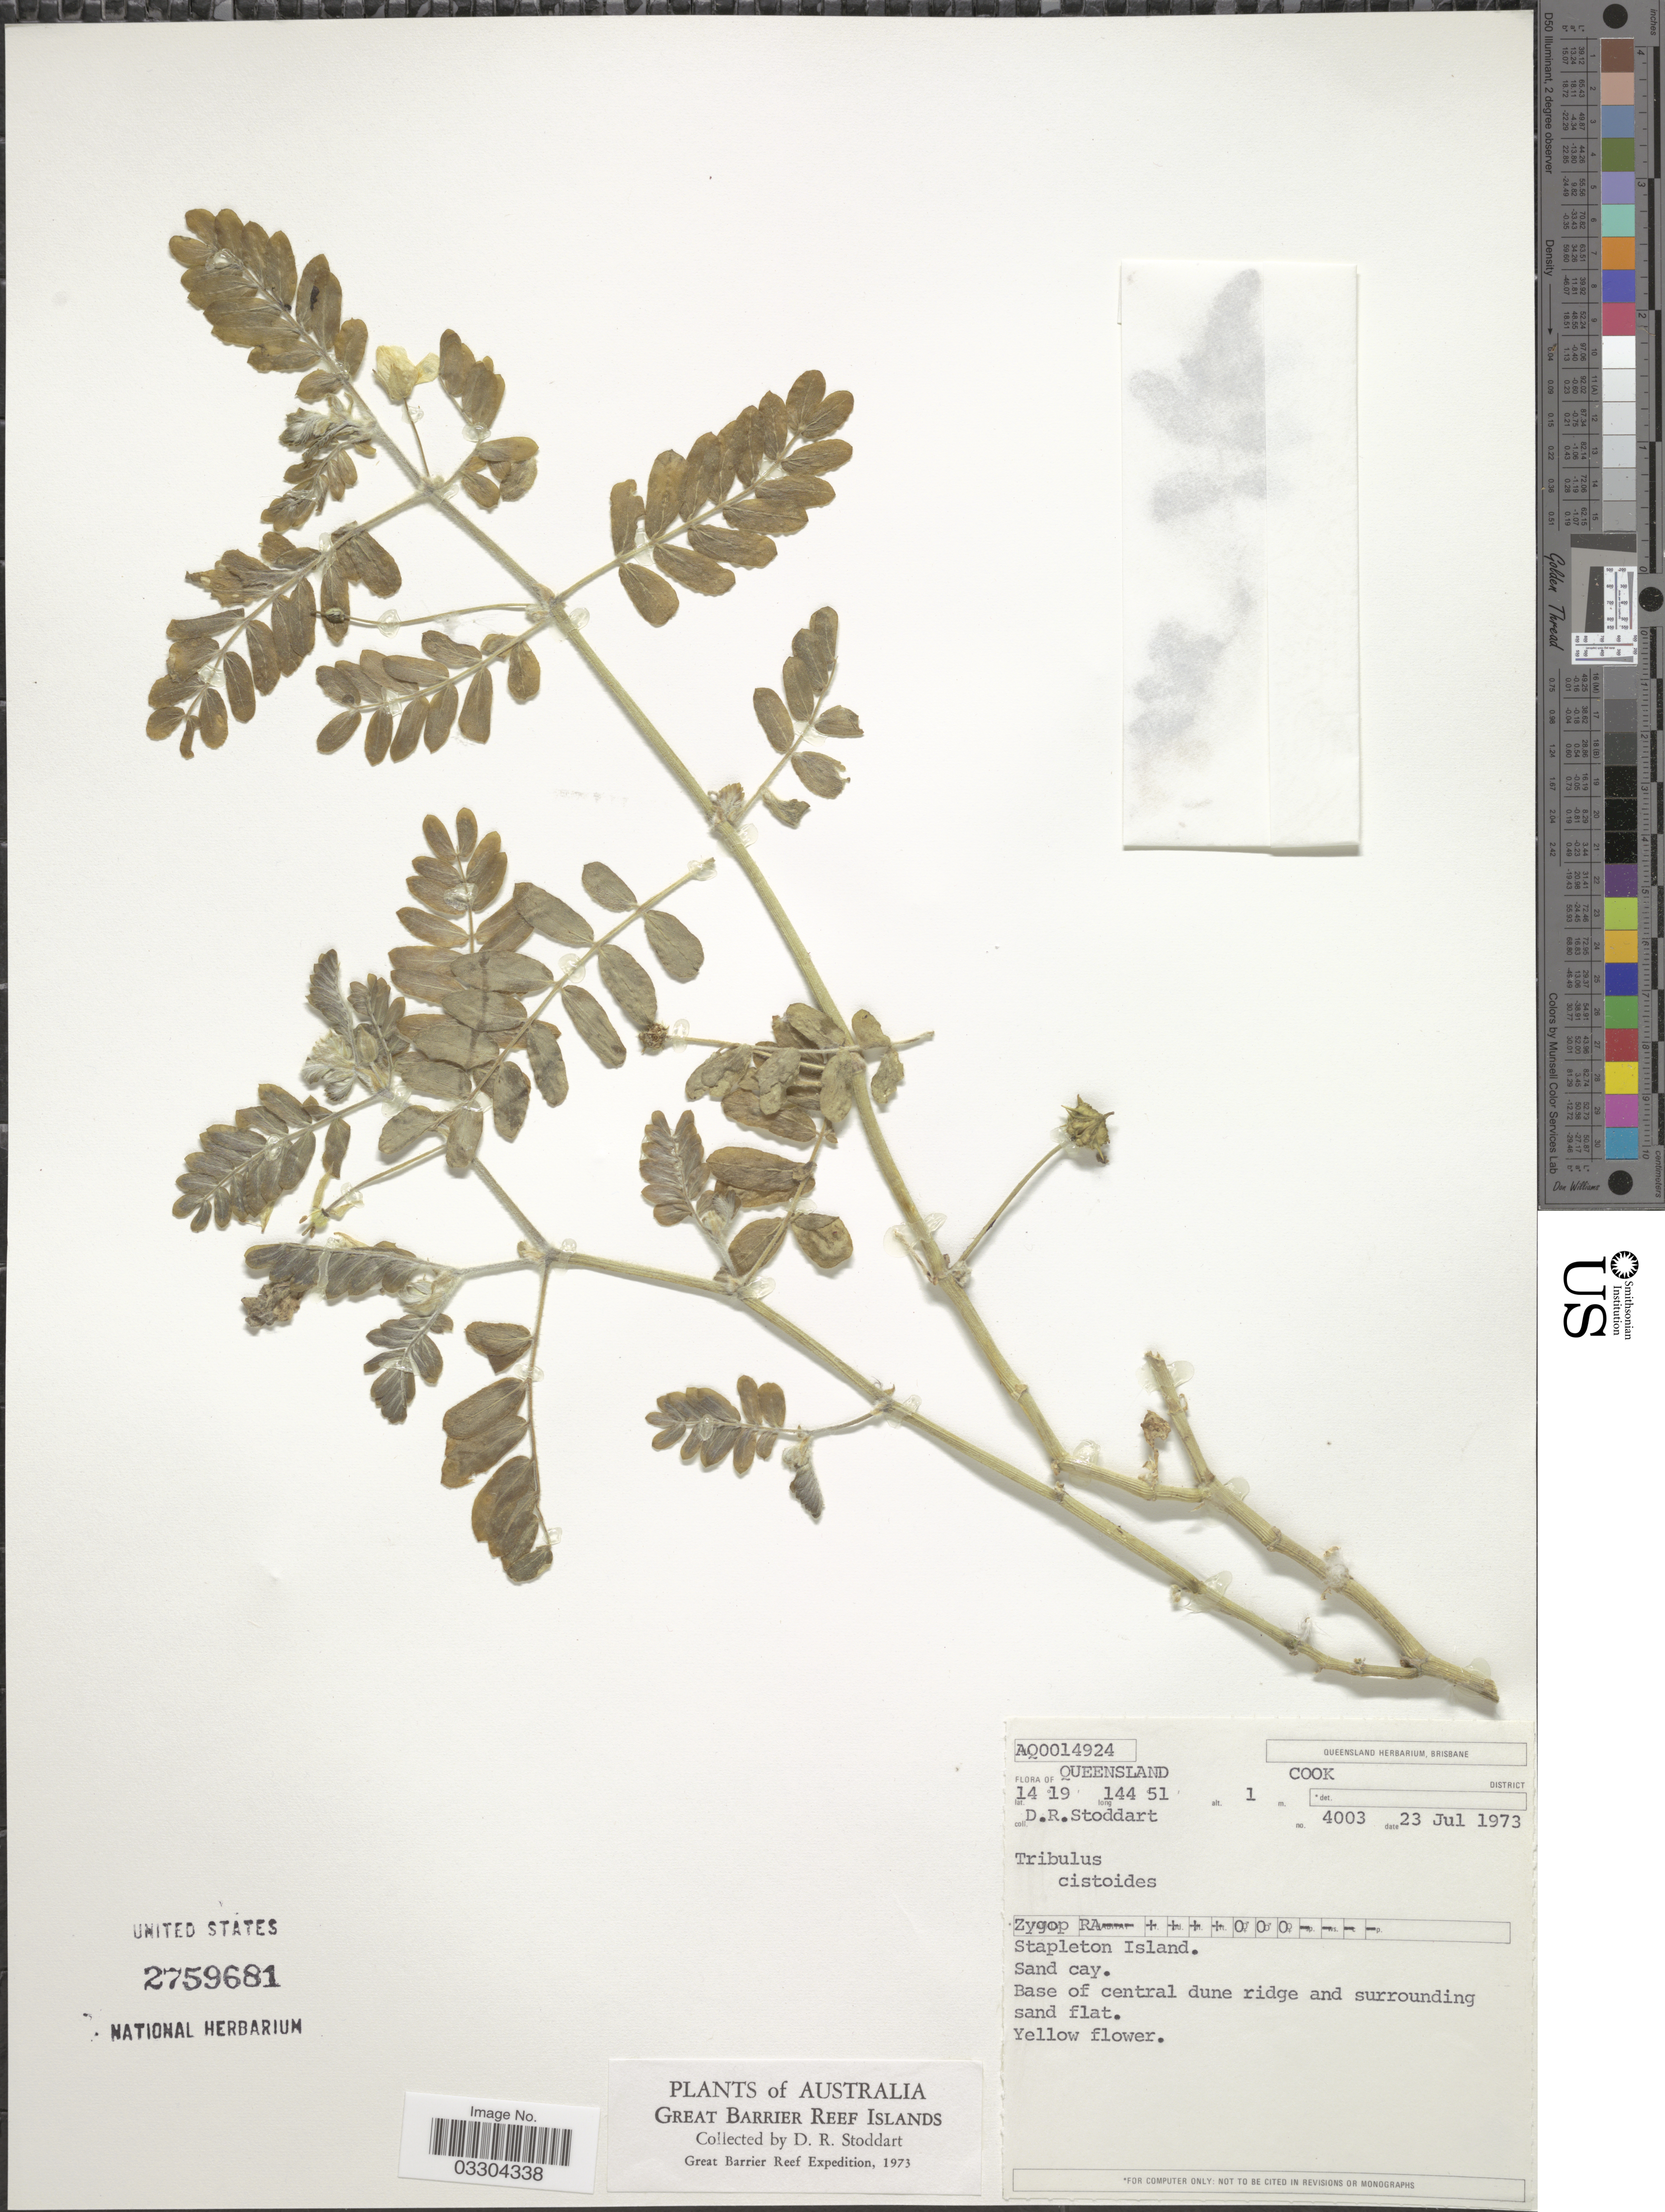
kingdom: Plantae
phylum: Tracheophyta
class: Magnoliopsida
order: Zygophyllales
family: Zygophyllaceae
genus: Tribulus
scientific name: Tribulus cistoides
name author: L.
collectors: D. R. Stoddart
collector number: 4003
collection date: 1973-07-23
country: Australia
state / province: Queensland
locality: Cook District. Stapleton Island.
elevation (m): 1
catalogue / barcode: US 2759681